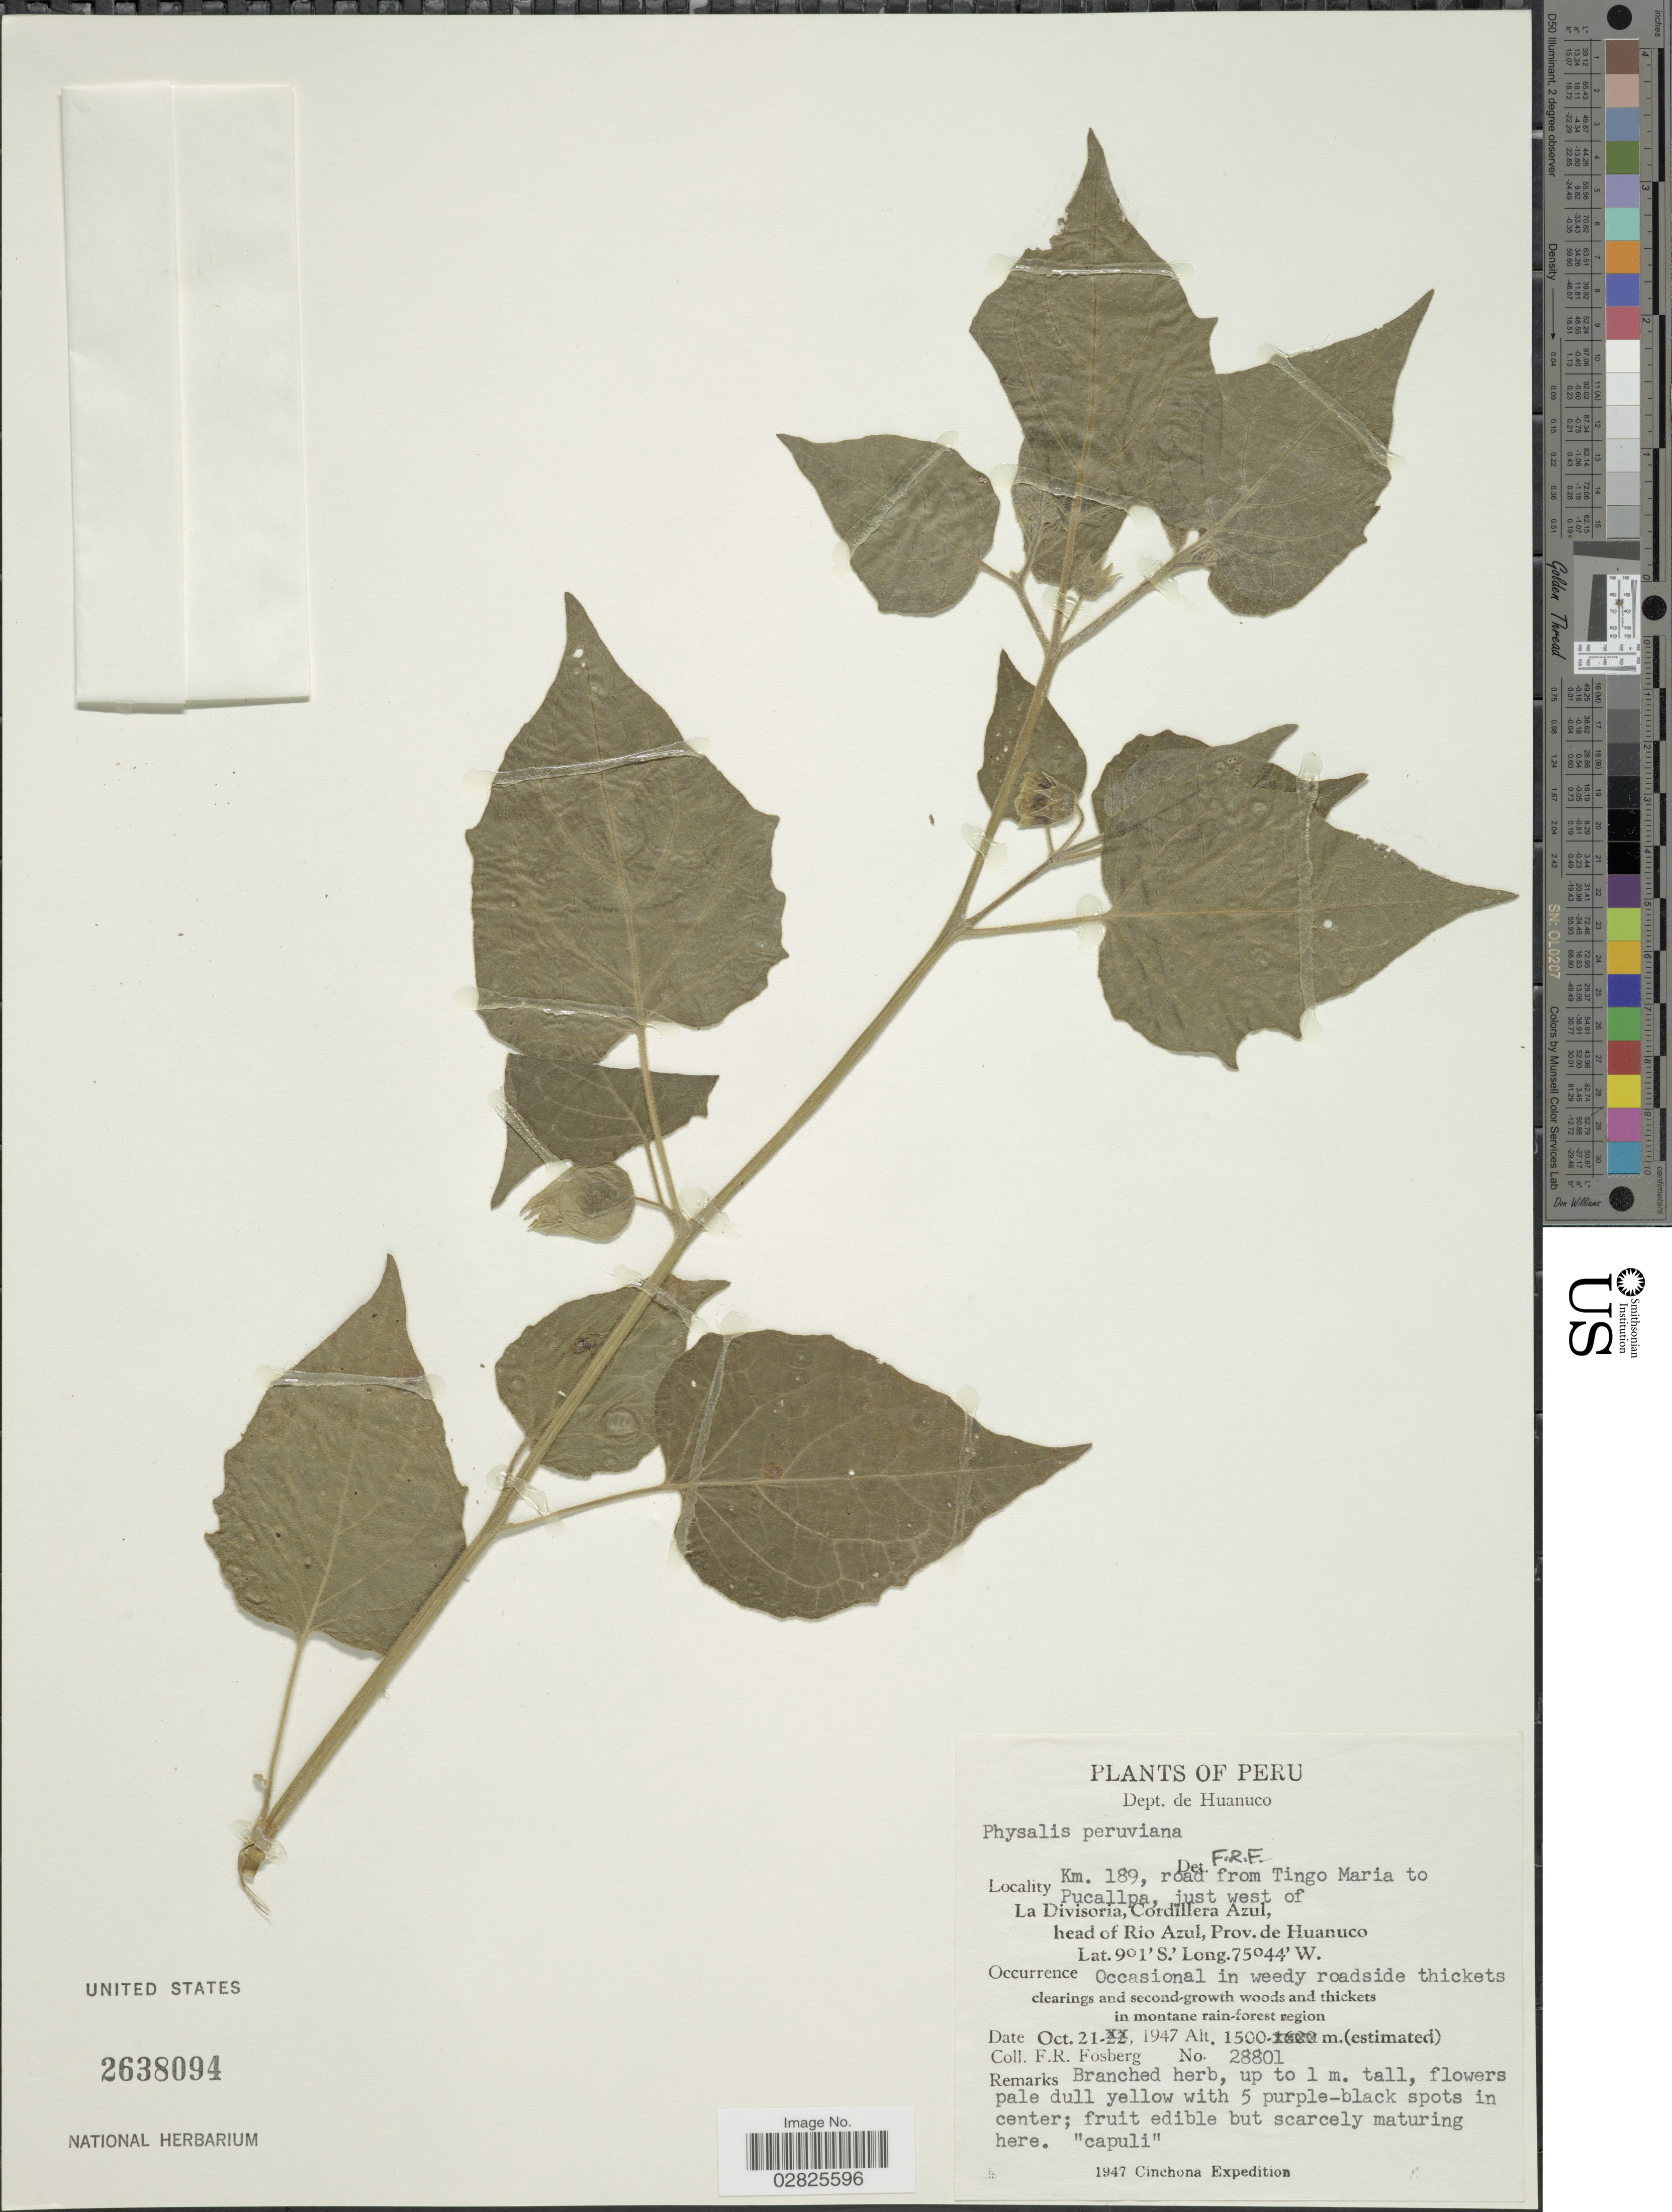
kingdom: Plantae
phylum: Tracheophyta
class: Magnoliopsida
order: Solanales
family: Solanaceae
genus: Physalis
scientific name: Physalis peruviana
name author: L.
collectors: F. R. Fosberg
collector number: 28801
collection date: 1947-10-21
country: Peru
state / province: Huánuco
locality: Dept. de Huanuco. Km. 189, road from Tingo Maria to Pucallpa, just west of La Divisoria, Cordillera Azul, head of Rio Azul.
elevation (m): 1500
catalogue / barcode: US 2638094